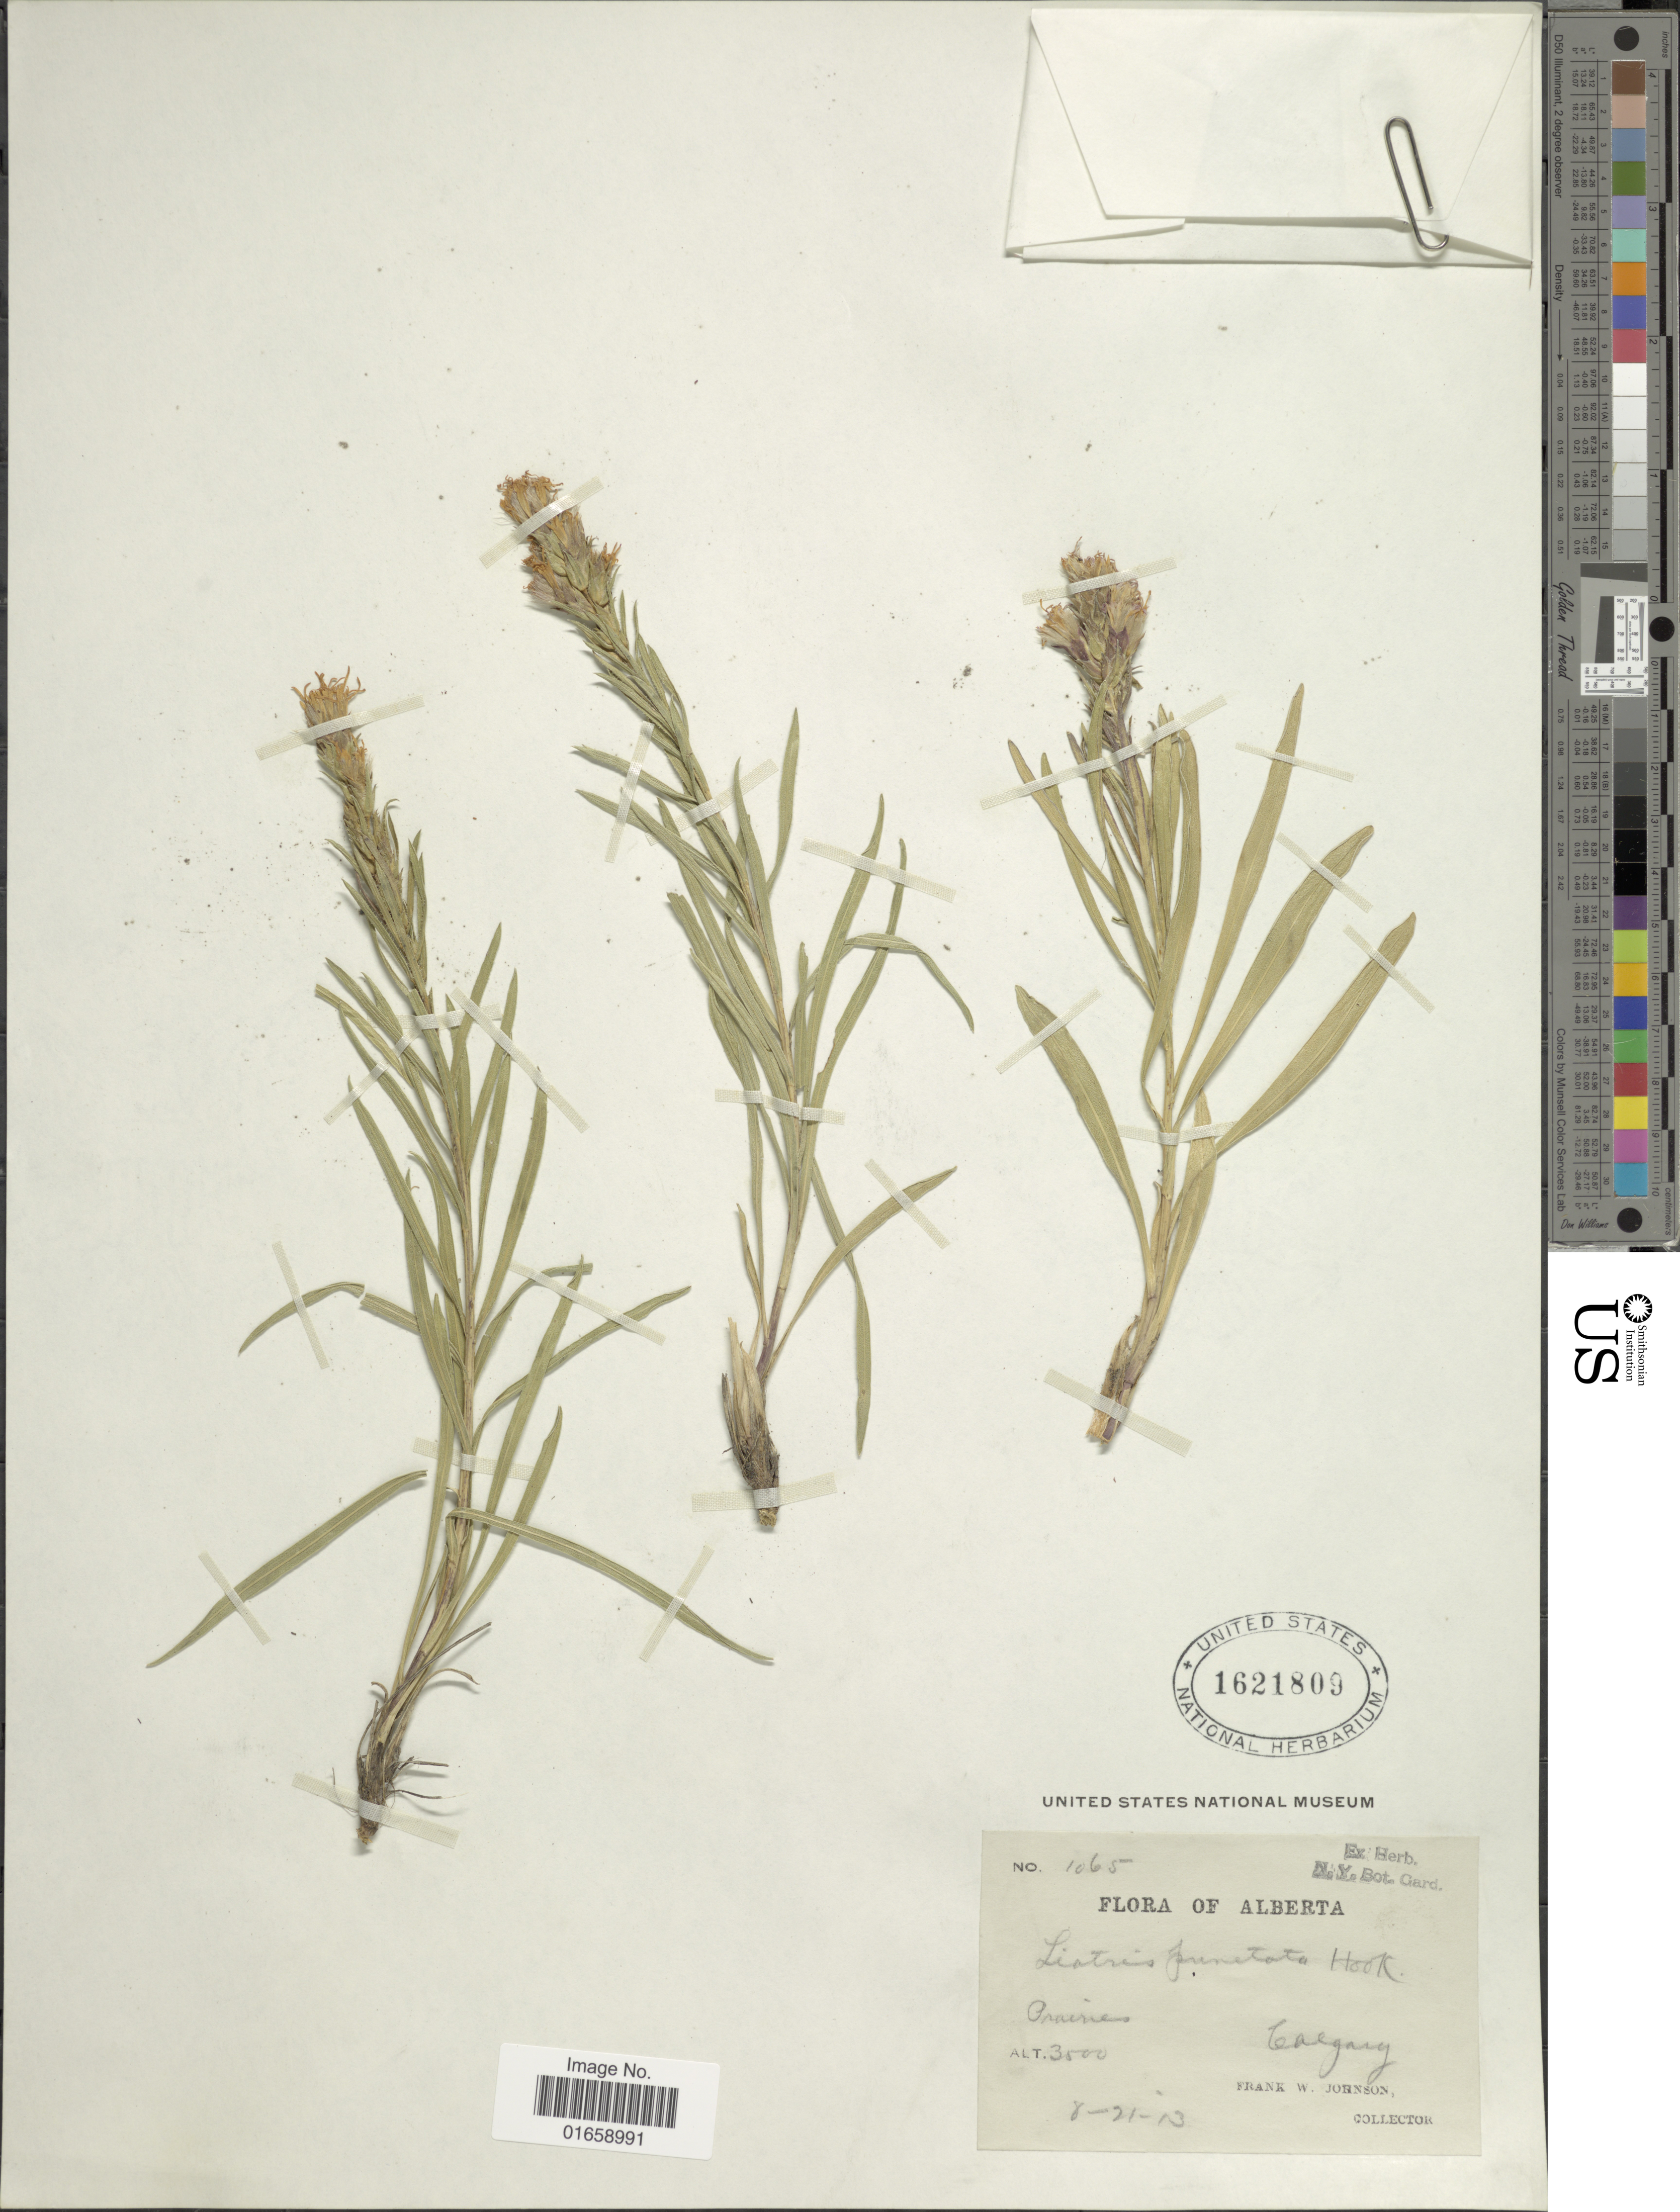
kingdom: Plantae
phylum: Tracheophyta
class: Magnoliopsida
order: Asterales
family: Asteraceae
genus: Liatris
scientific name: Liatris punctata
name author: Hook.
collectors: F. W. Johnson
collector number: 1065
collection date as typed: Transcribed d/m/y: 21/8/3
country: Canada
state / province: Alberta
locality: Prairies, Calgary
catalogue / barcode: US 1621809